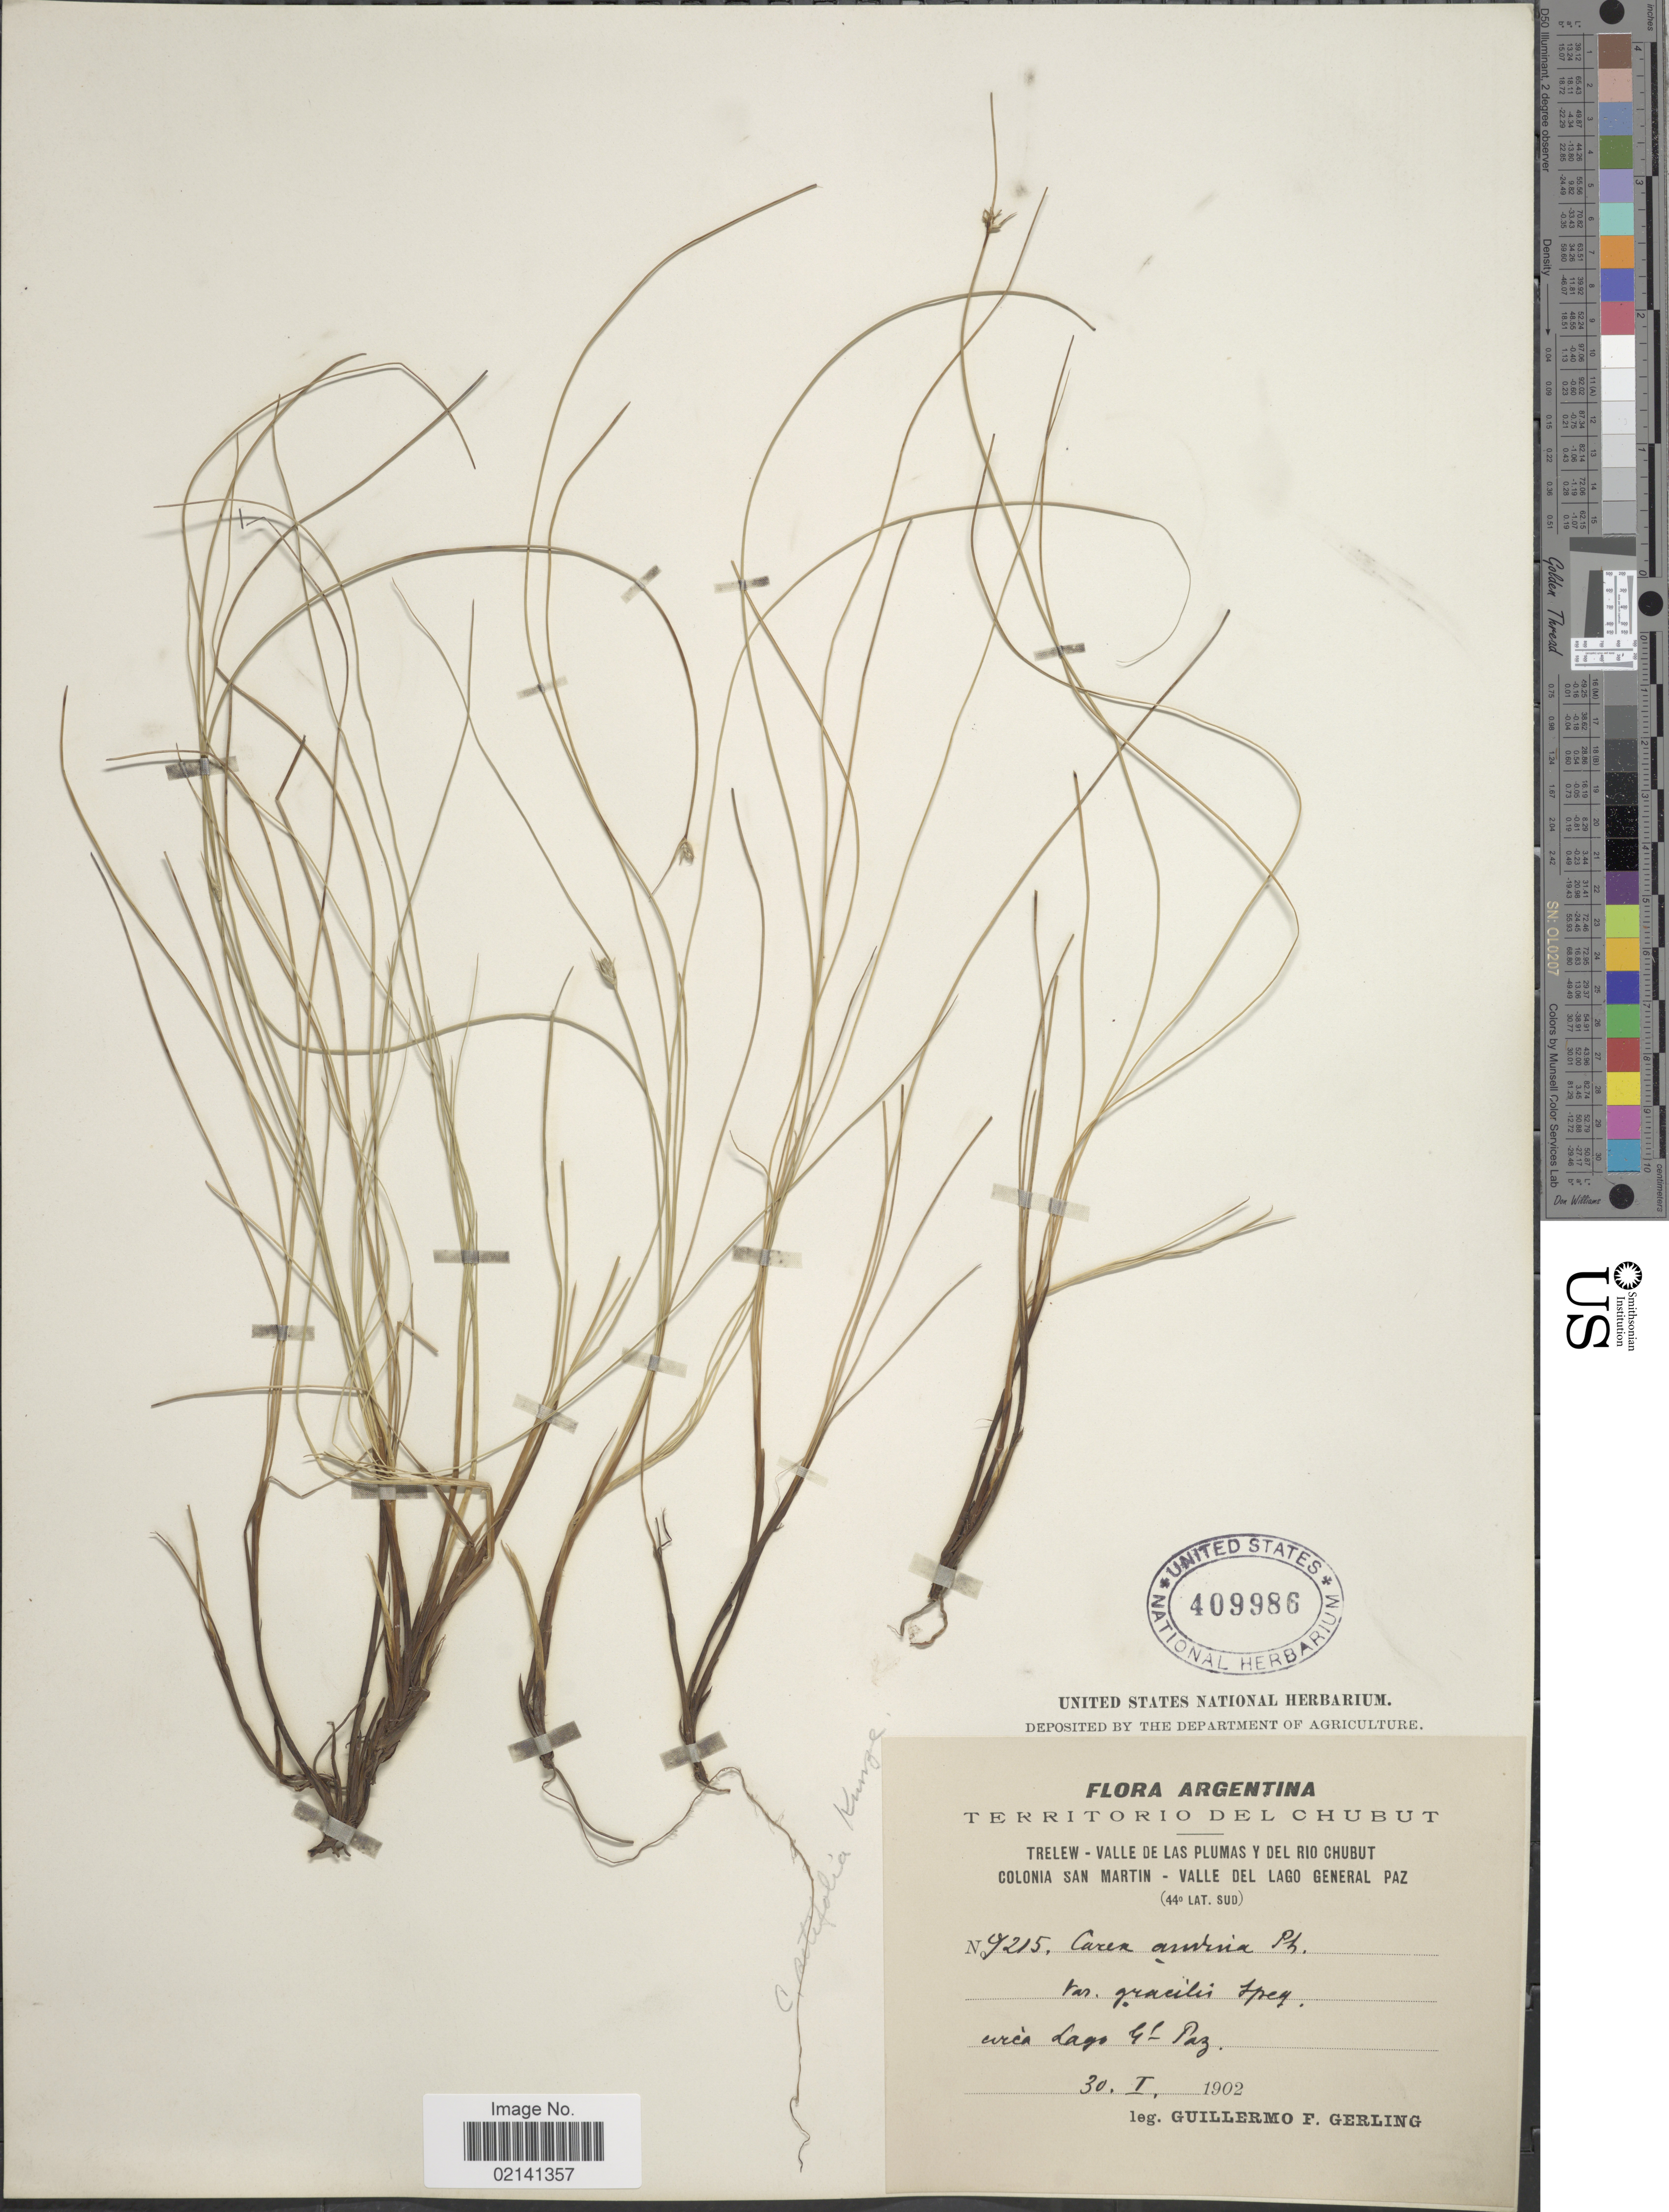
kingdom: Plantae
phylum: Tracheophyta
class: Liliopsida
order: Poales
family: Cyperaceae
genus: Carex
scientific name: Carex setifolia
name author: Kunze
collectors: G. Gerling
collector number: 9215*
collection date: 1902-01-30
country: Argentina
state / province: Chubut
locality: Territorio del Chubut, Trelew-Valle de Las Plumas y del Rio Chubut, Colonia San Martin-Valle del Lago General Paz, circa Lago Gl. Paz. [interpreted]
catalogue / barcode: US 409986